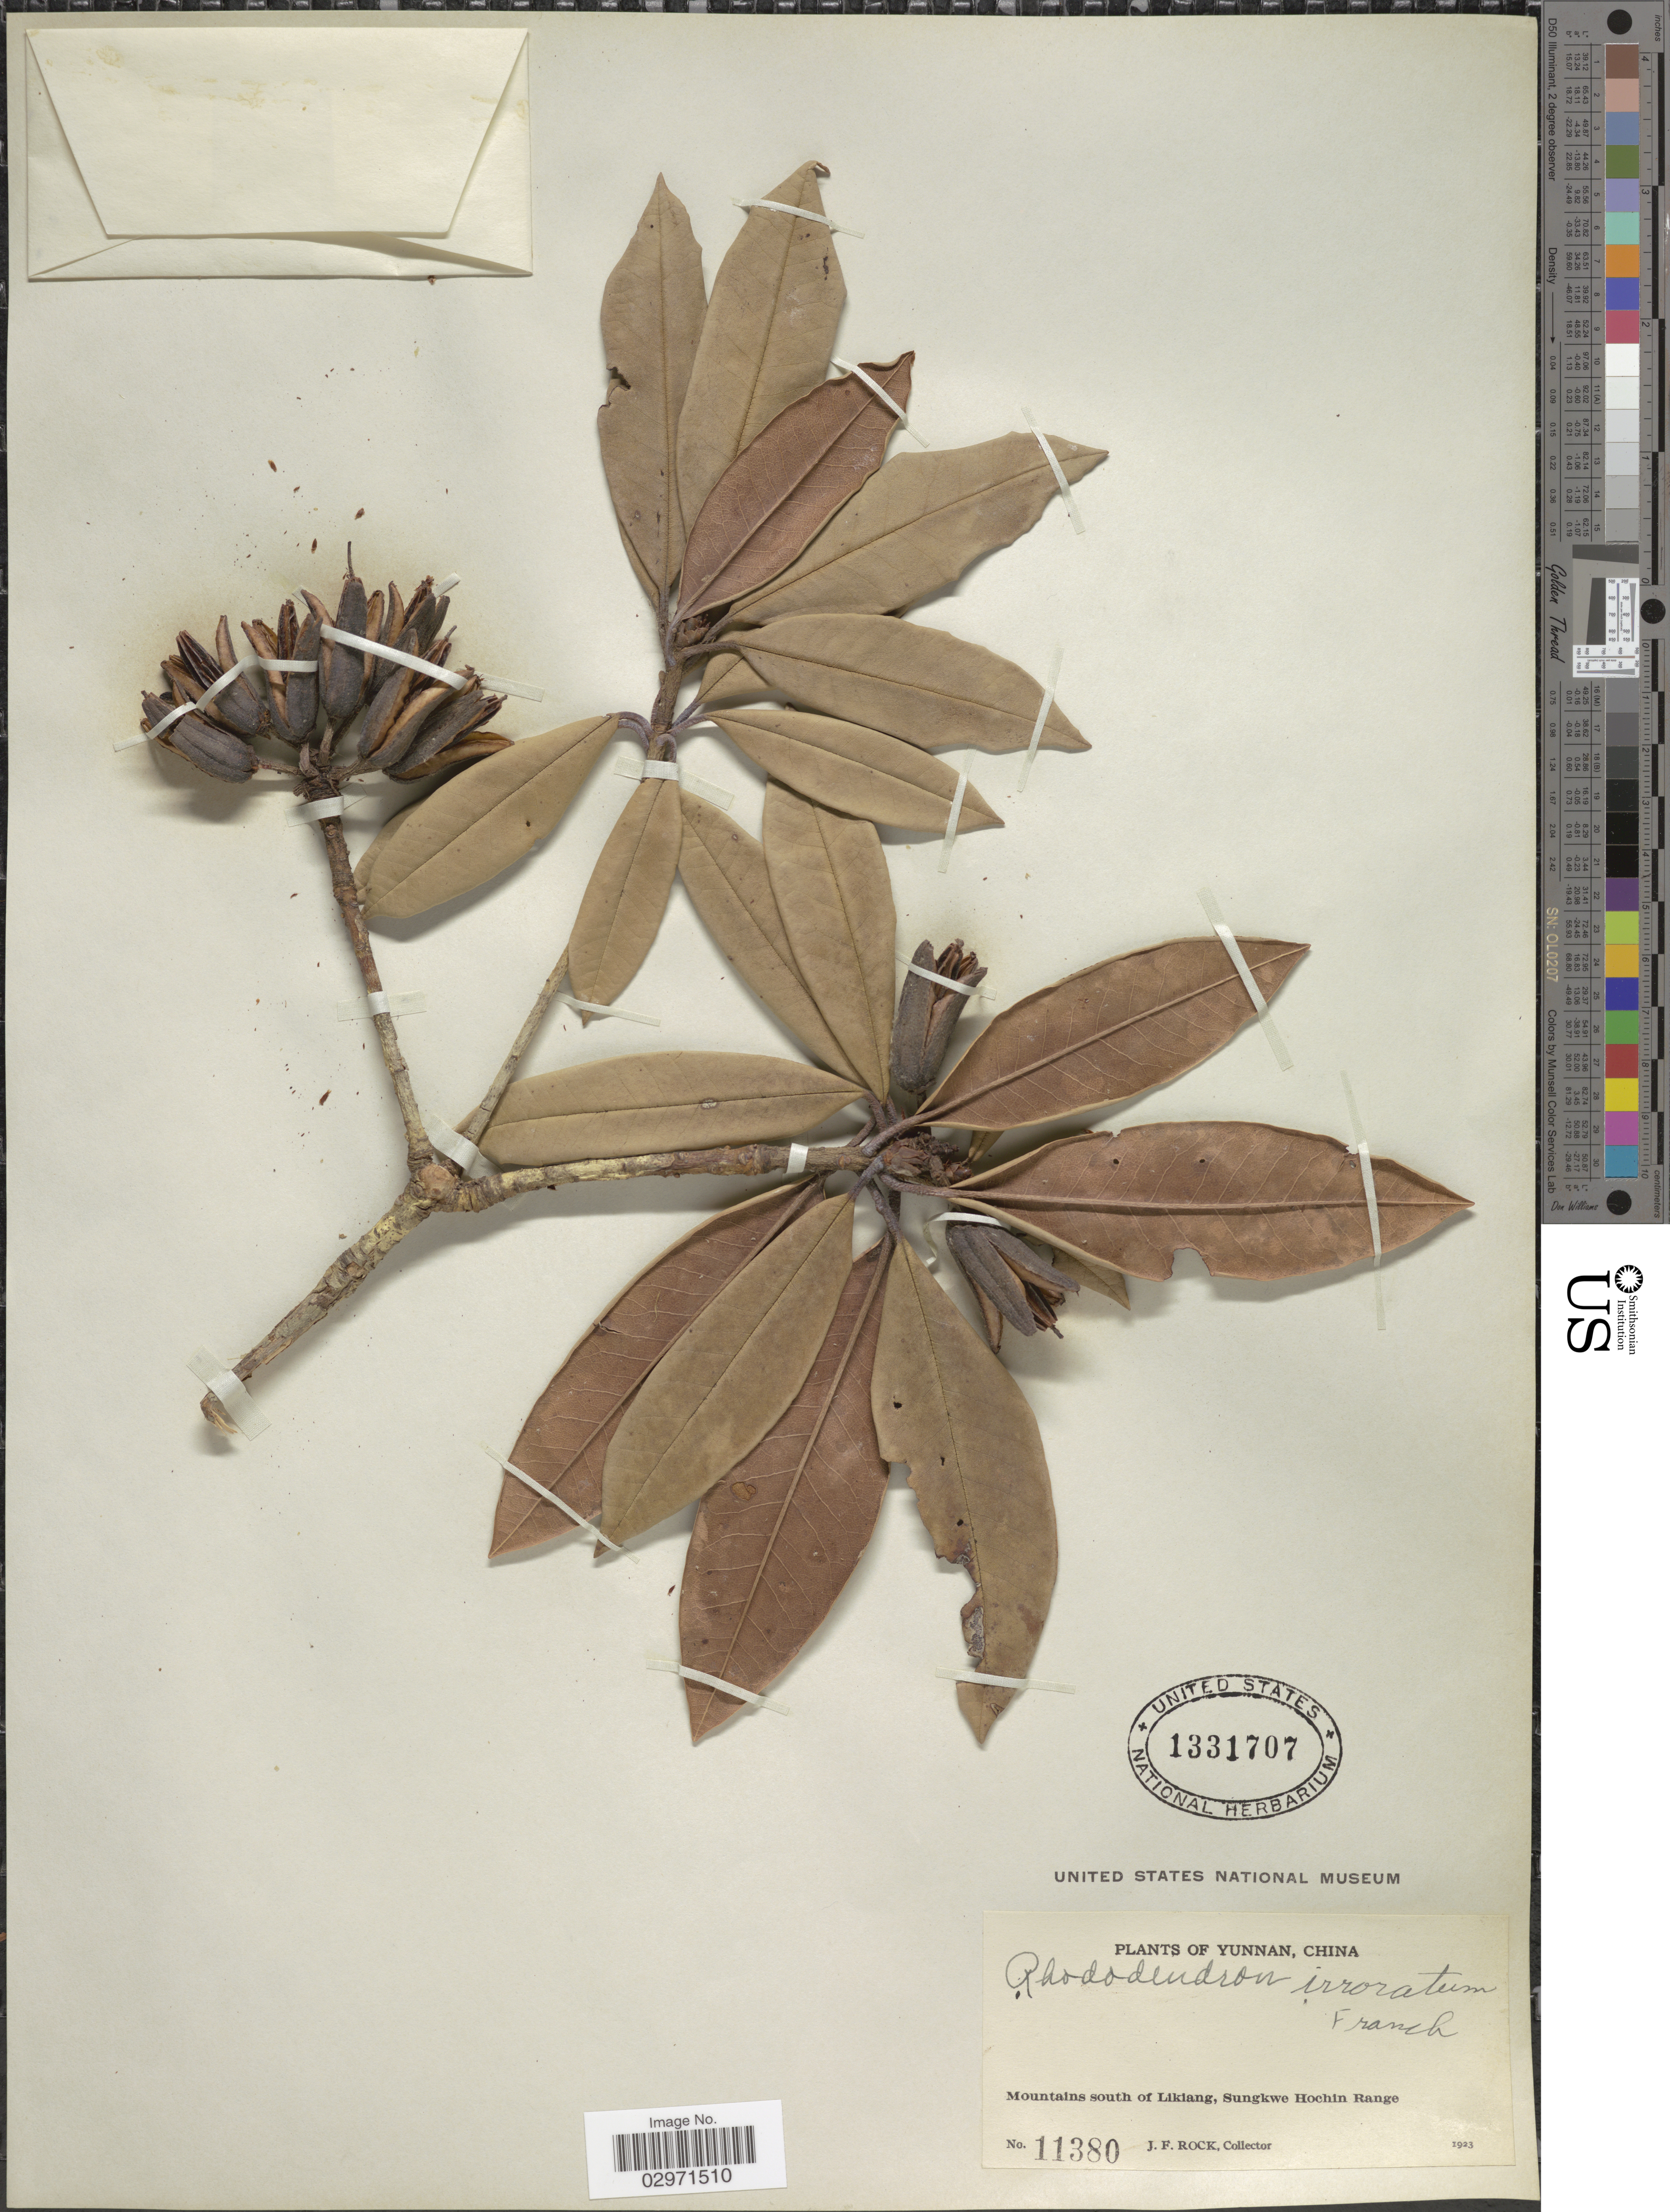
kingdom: Plantae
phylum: Tracheophyta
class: Magnoliopsida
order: Ericales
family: Ericaceae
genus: Rhododendron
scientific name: Rhododendron irroratum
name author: Franch.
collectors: J. Rock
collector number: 11380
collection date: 1923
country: China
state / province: Yunnan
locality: Mountains south of Likiang, Sungkwe Hochin Range.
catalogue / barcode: US 1331707